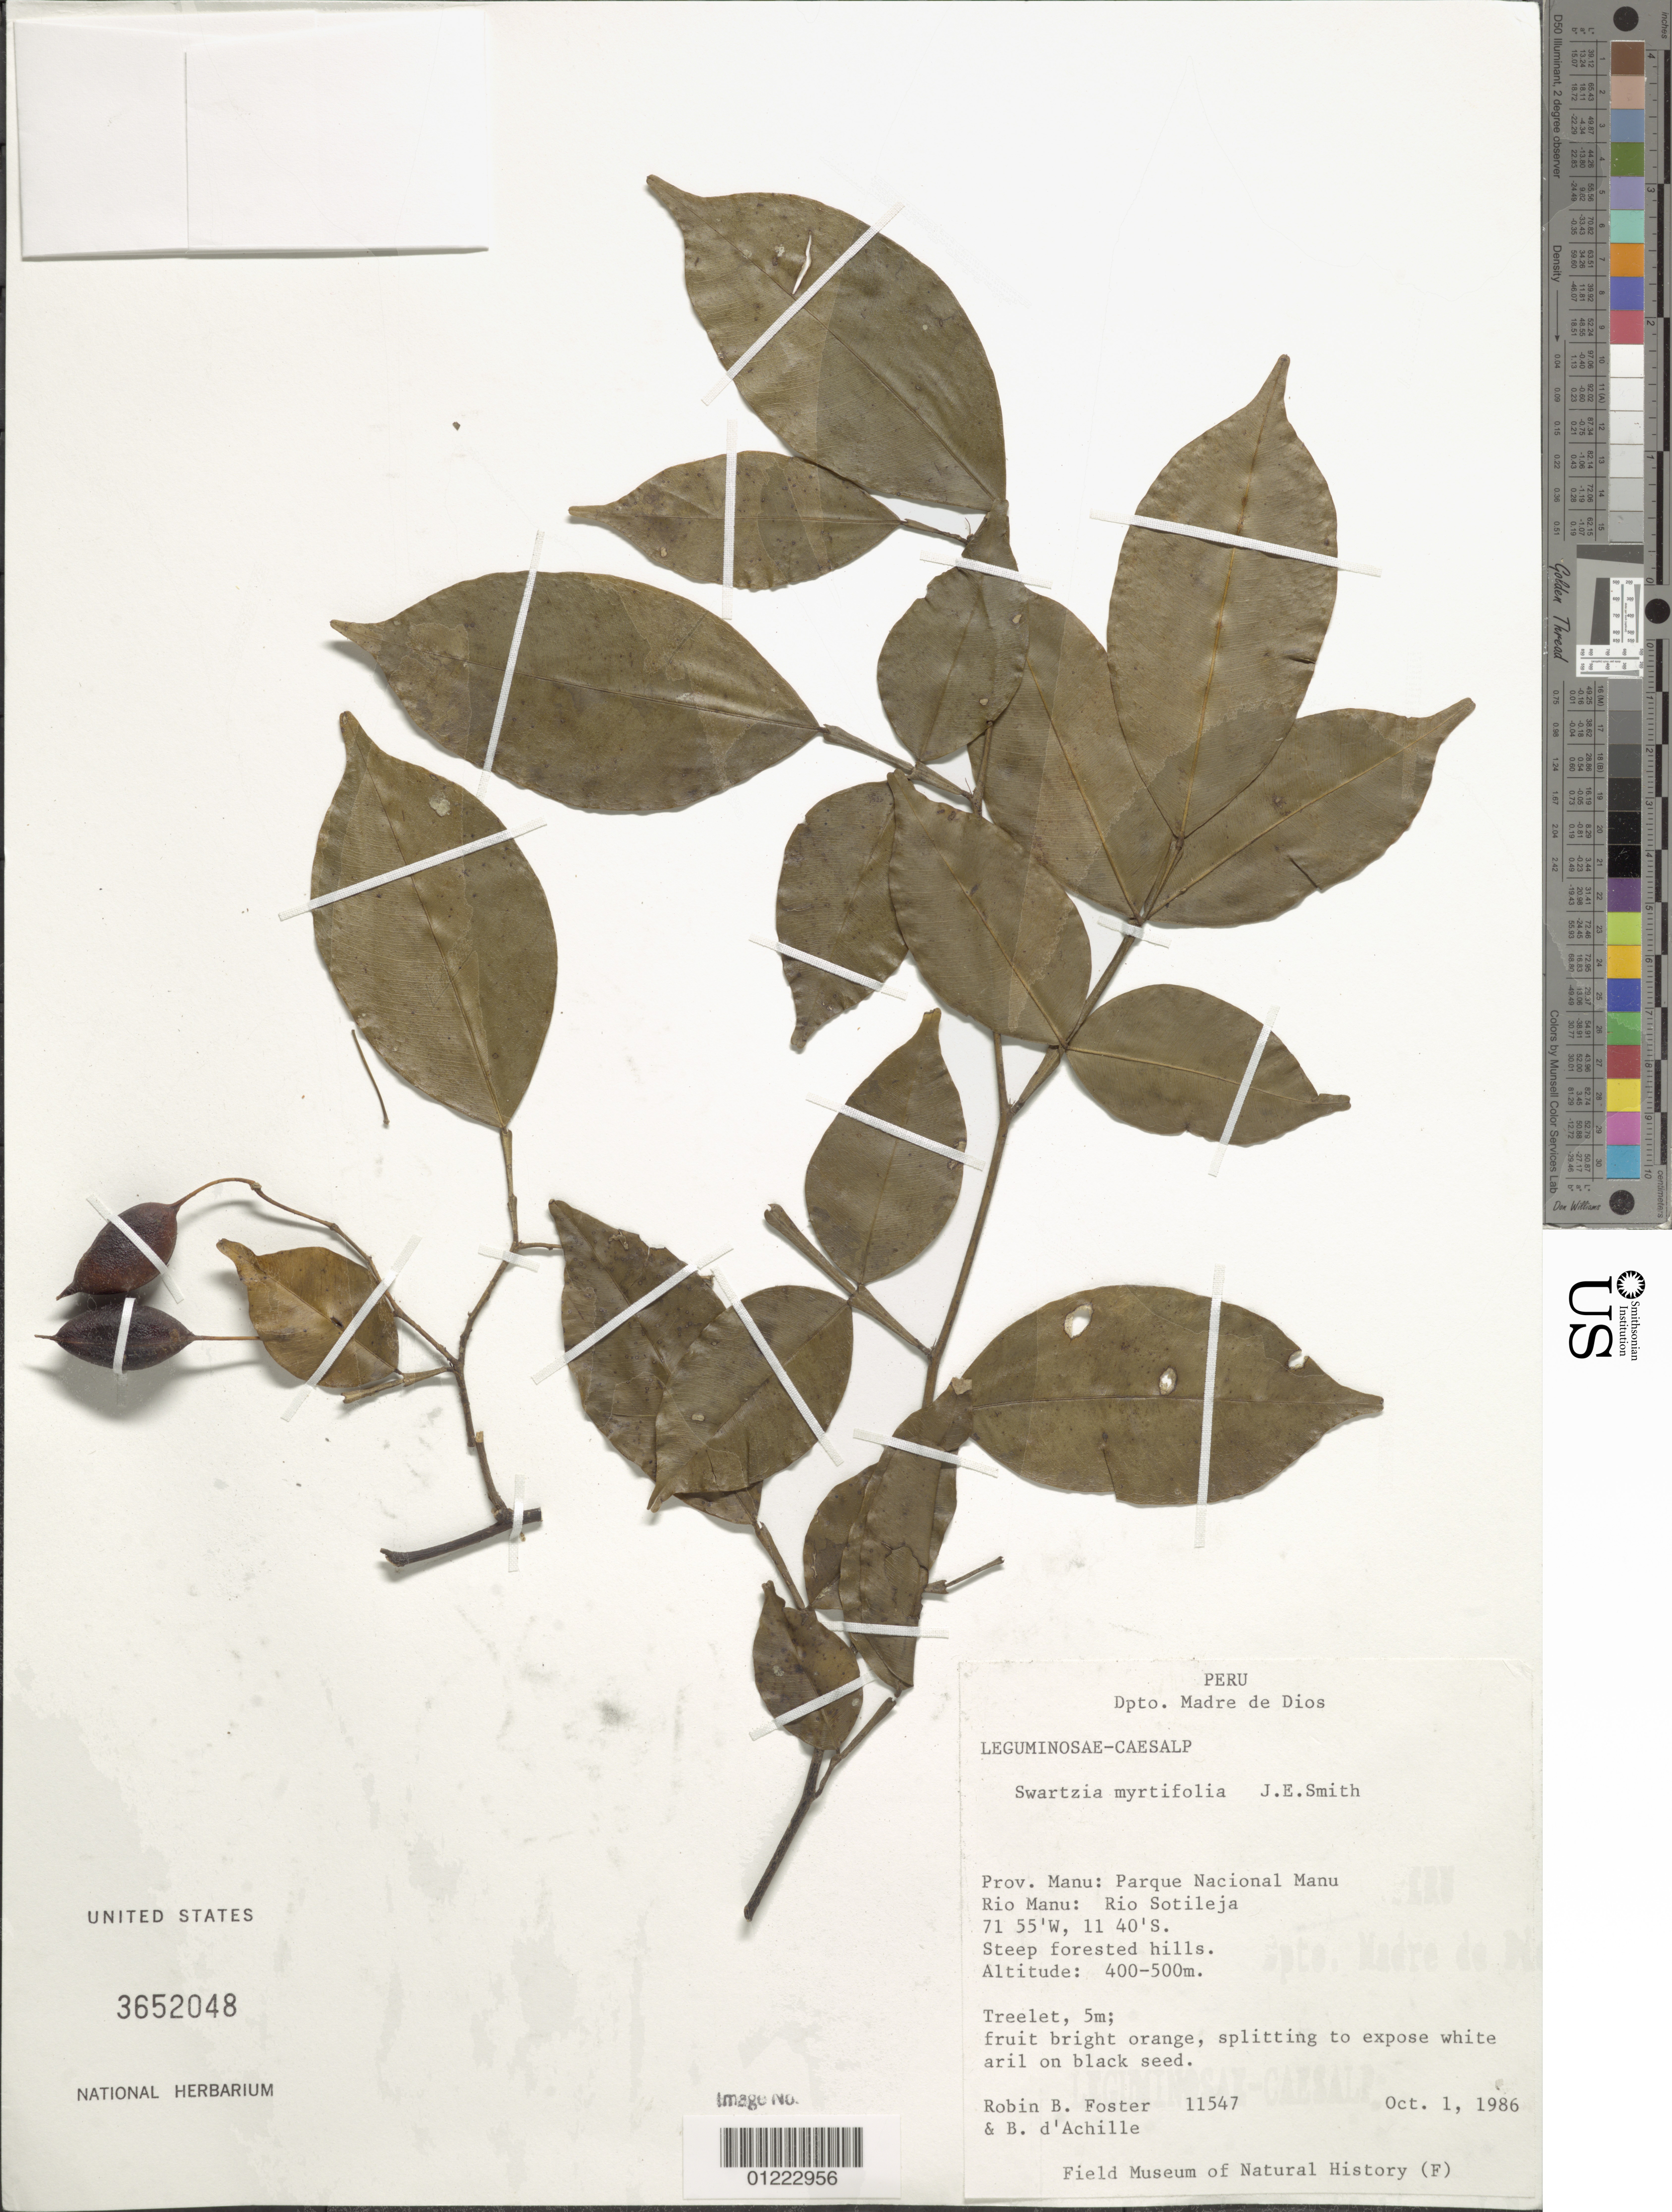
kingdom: Plantae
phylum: Tracheophyta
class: Magnoliopsida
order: Fabales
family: Fabaceae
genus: Swartzia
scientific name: Swartzia myrtifolia var. myrtifolia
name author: Sm.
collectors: R. B. Foster & B. d'Achille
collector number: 11547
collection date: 1986-10-01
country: Peru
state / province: Madre de Dios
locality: Prov. Manu: Parque Nacional Manu Rio Manu: Rio Sotileja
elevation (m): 400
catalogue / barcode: US 3652048